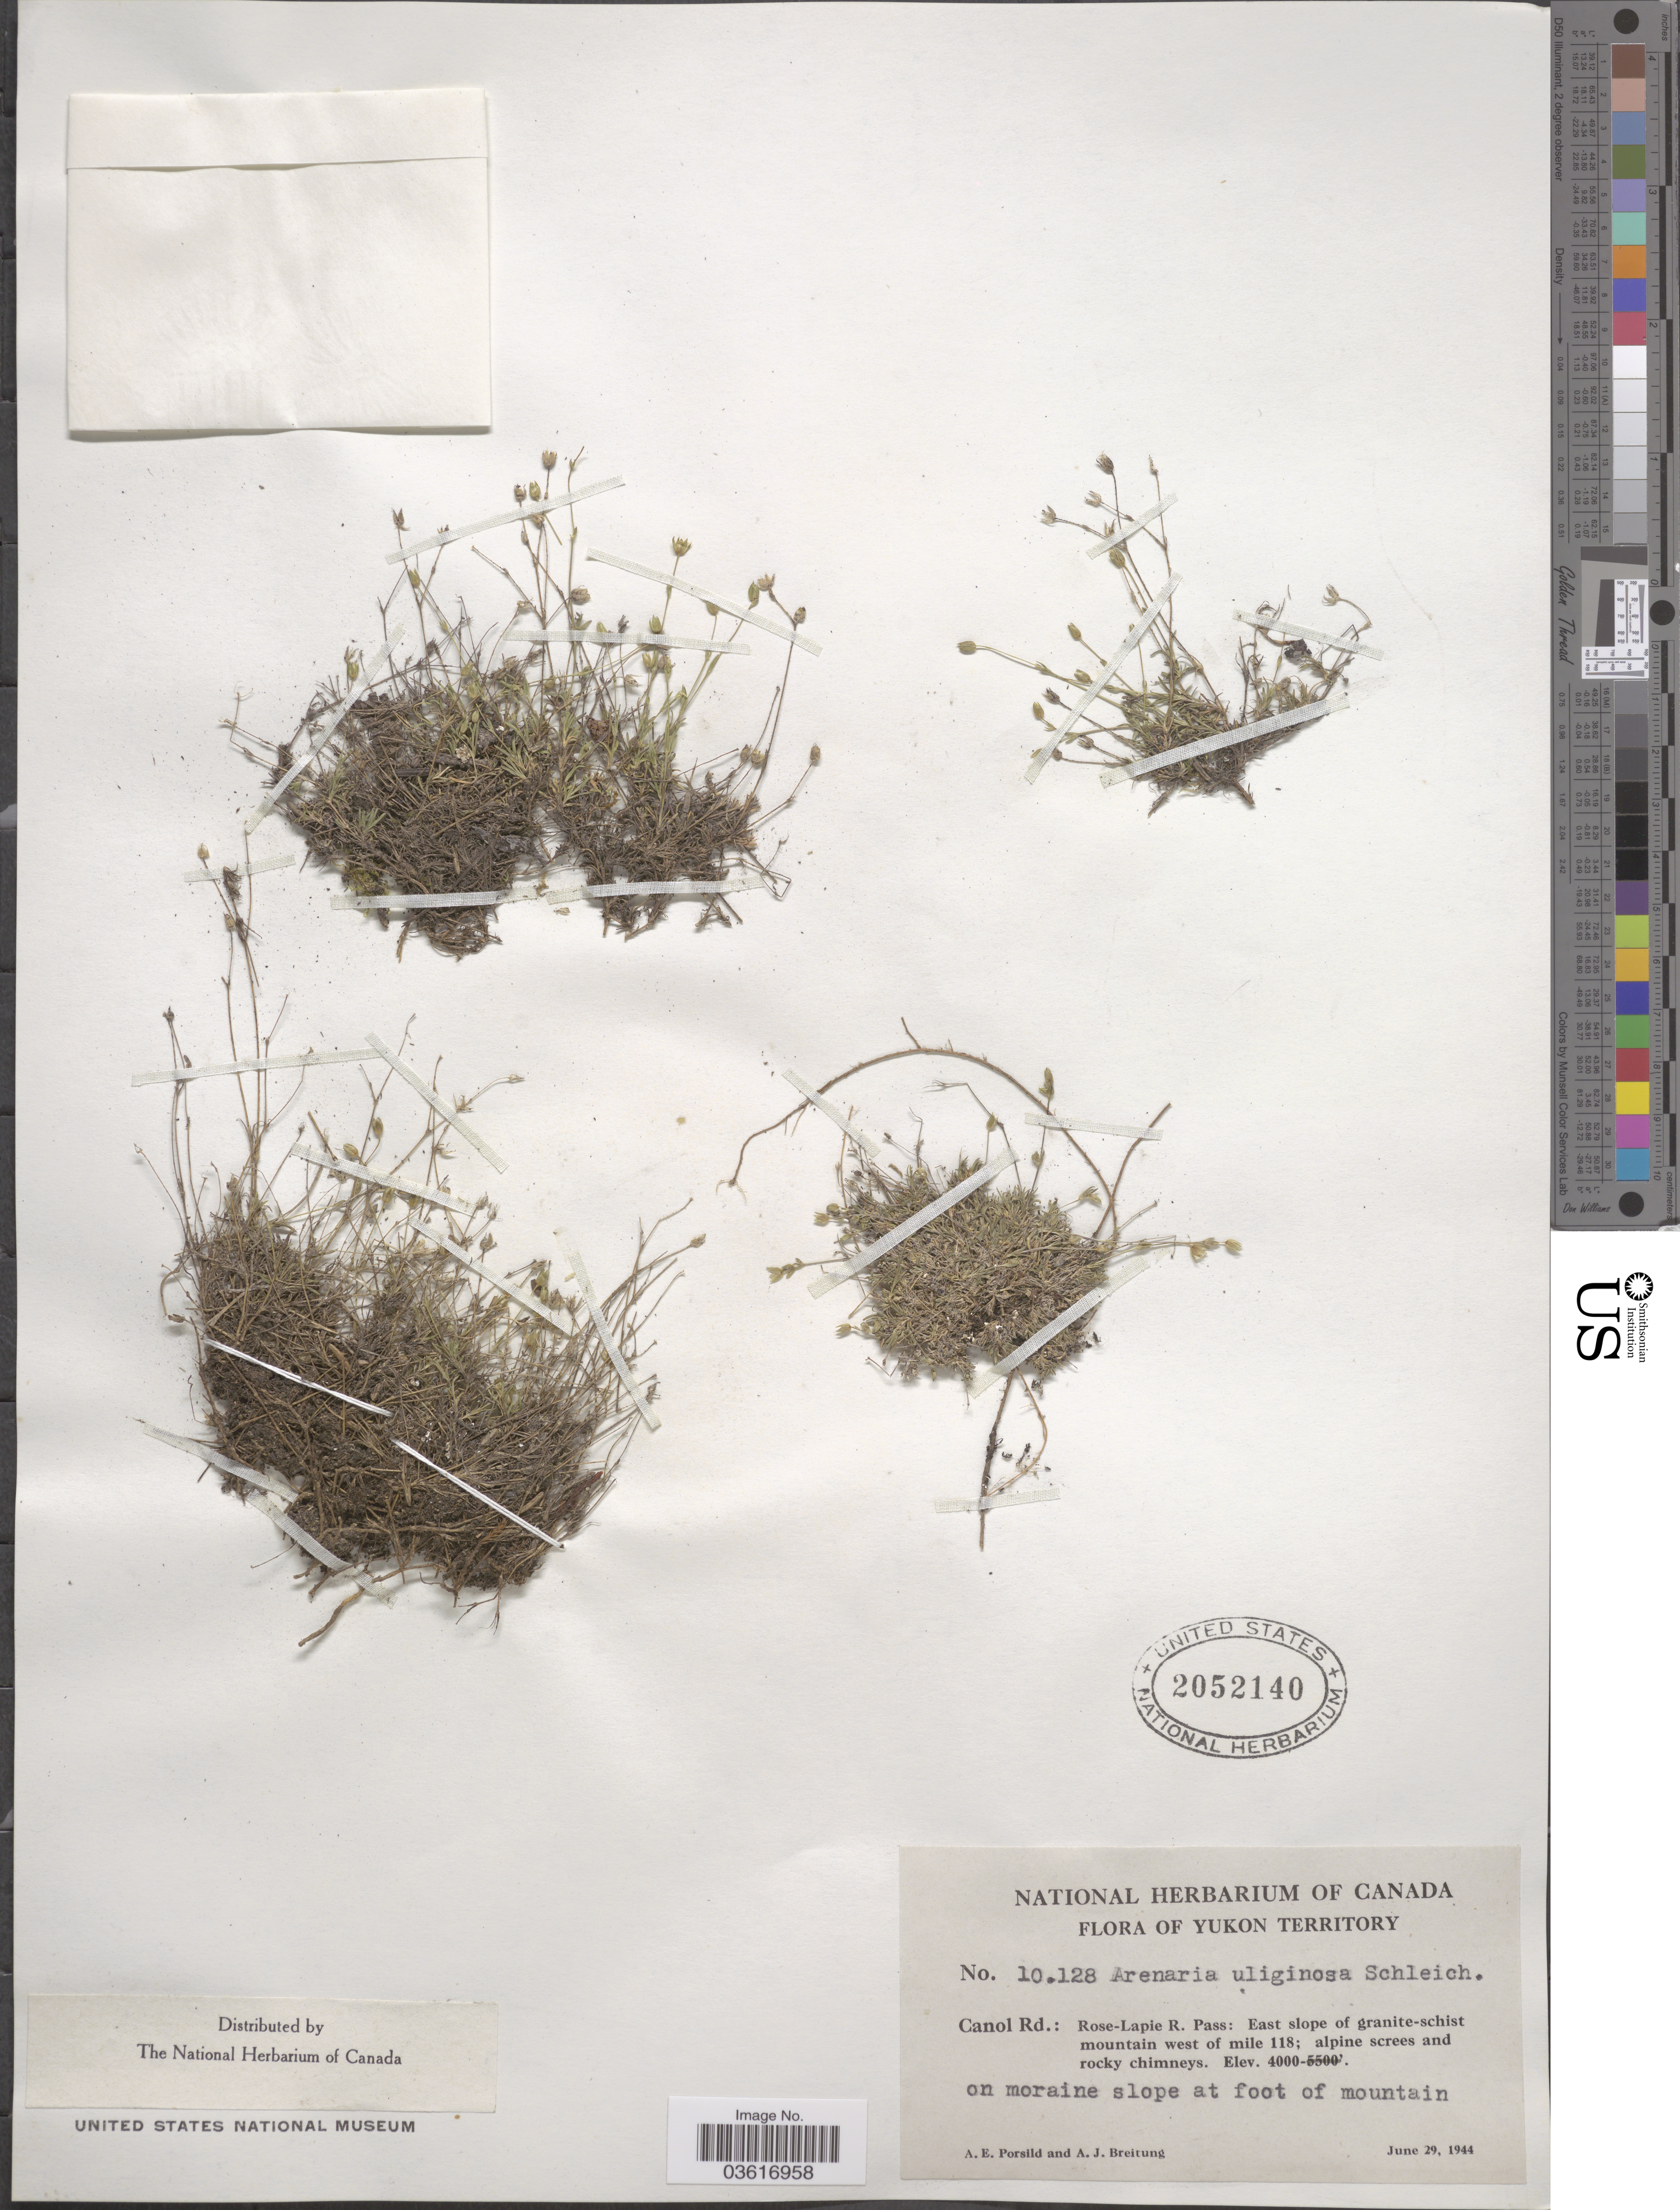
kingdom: Plantae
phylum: Tracheophyta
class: Magnoliopsida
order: Caryophyllales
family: Caryophyllaceae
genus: Minuartia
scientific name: Minuartia stricta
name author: (Sw.) Hiern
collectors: A. E. Porsild & A. Breitung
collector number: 10128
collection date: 1944-06-29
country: Canada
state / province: Yukon Territory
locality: Canol Rd.: Rose-Lapie R. Pass: East slope of granite-schist mountain west of mile 118. At foot of mountain.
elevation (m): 1219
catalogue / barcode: US 2052140